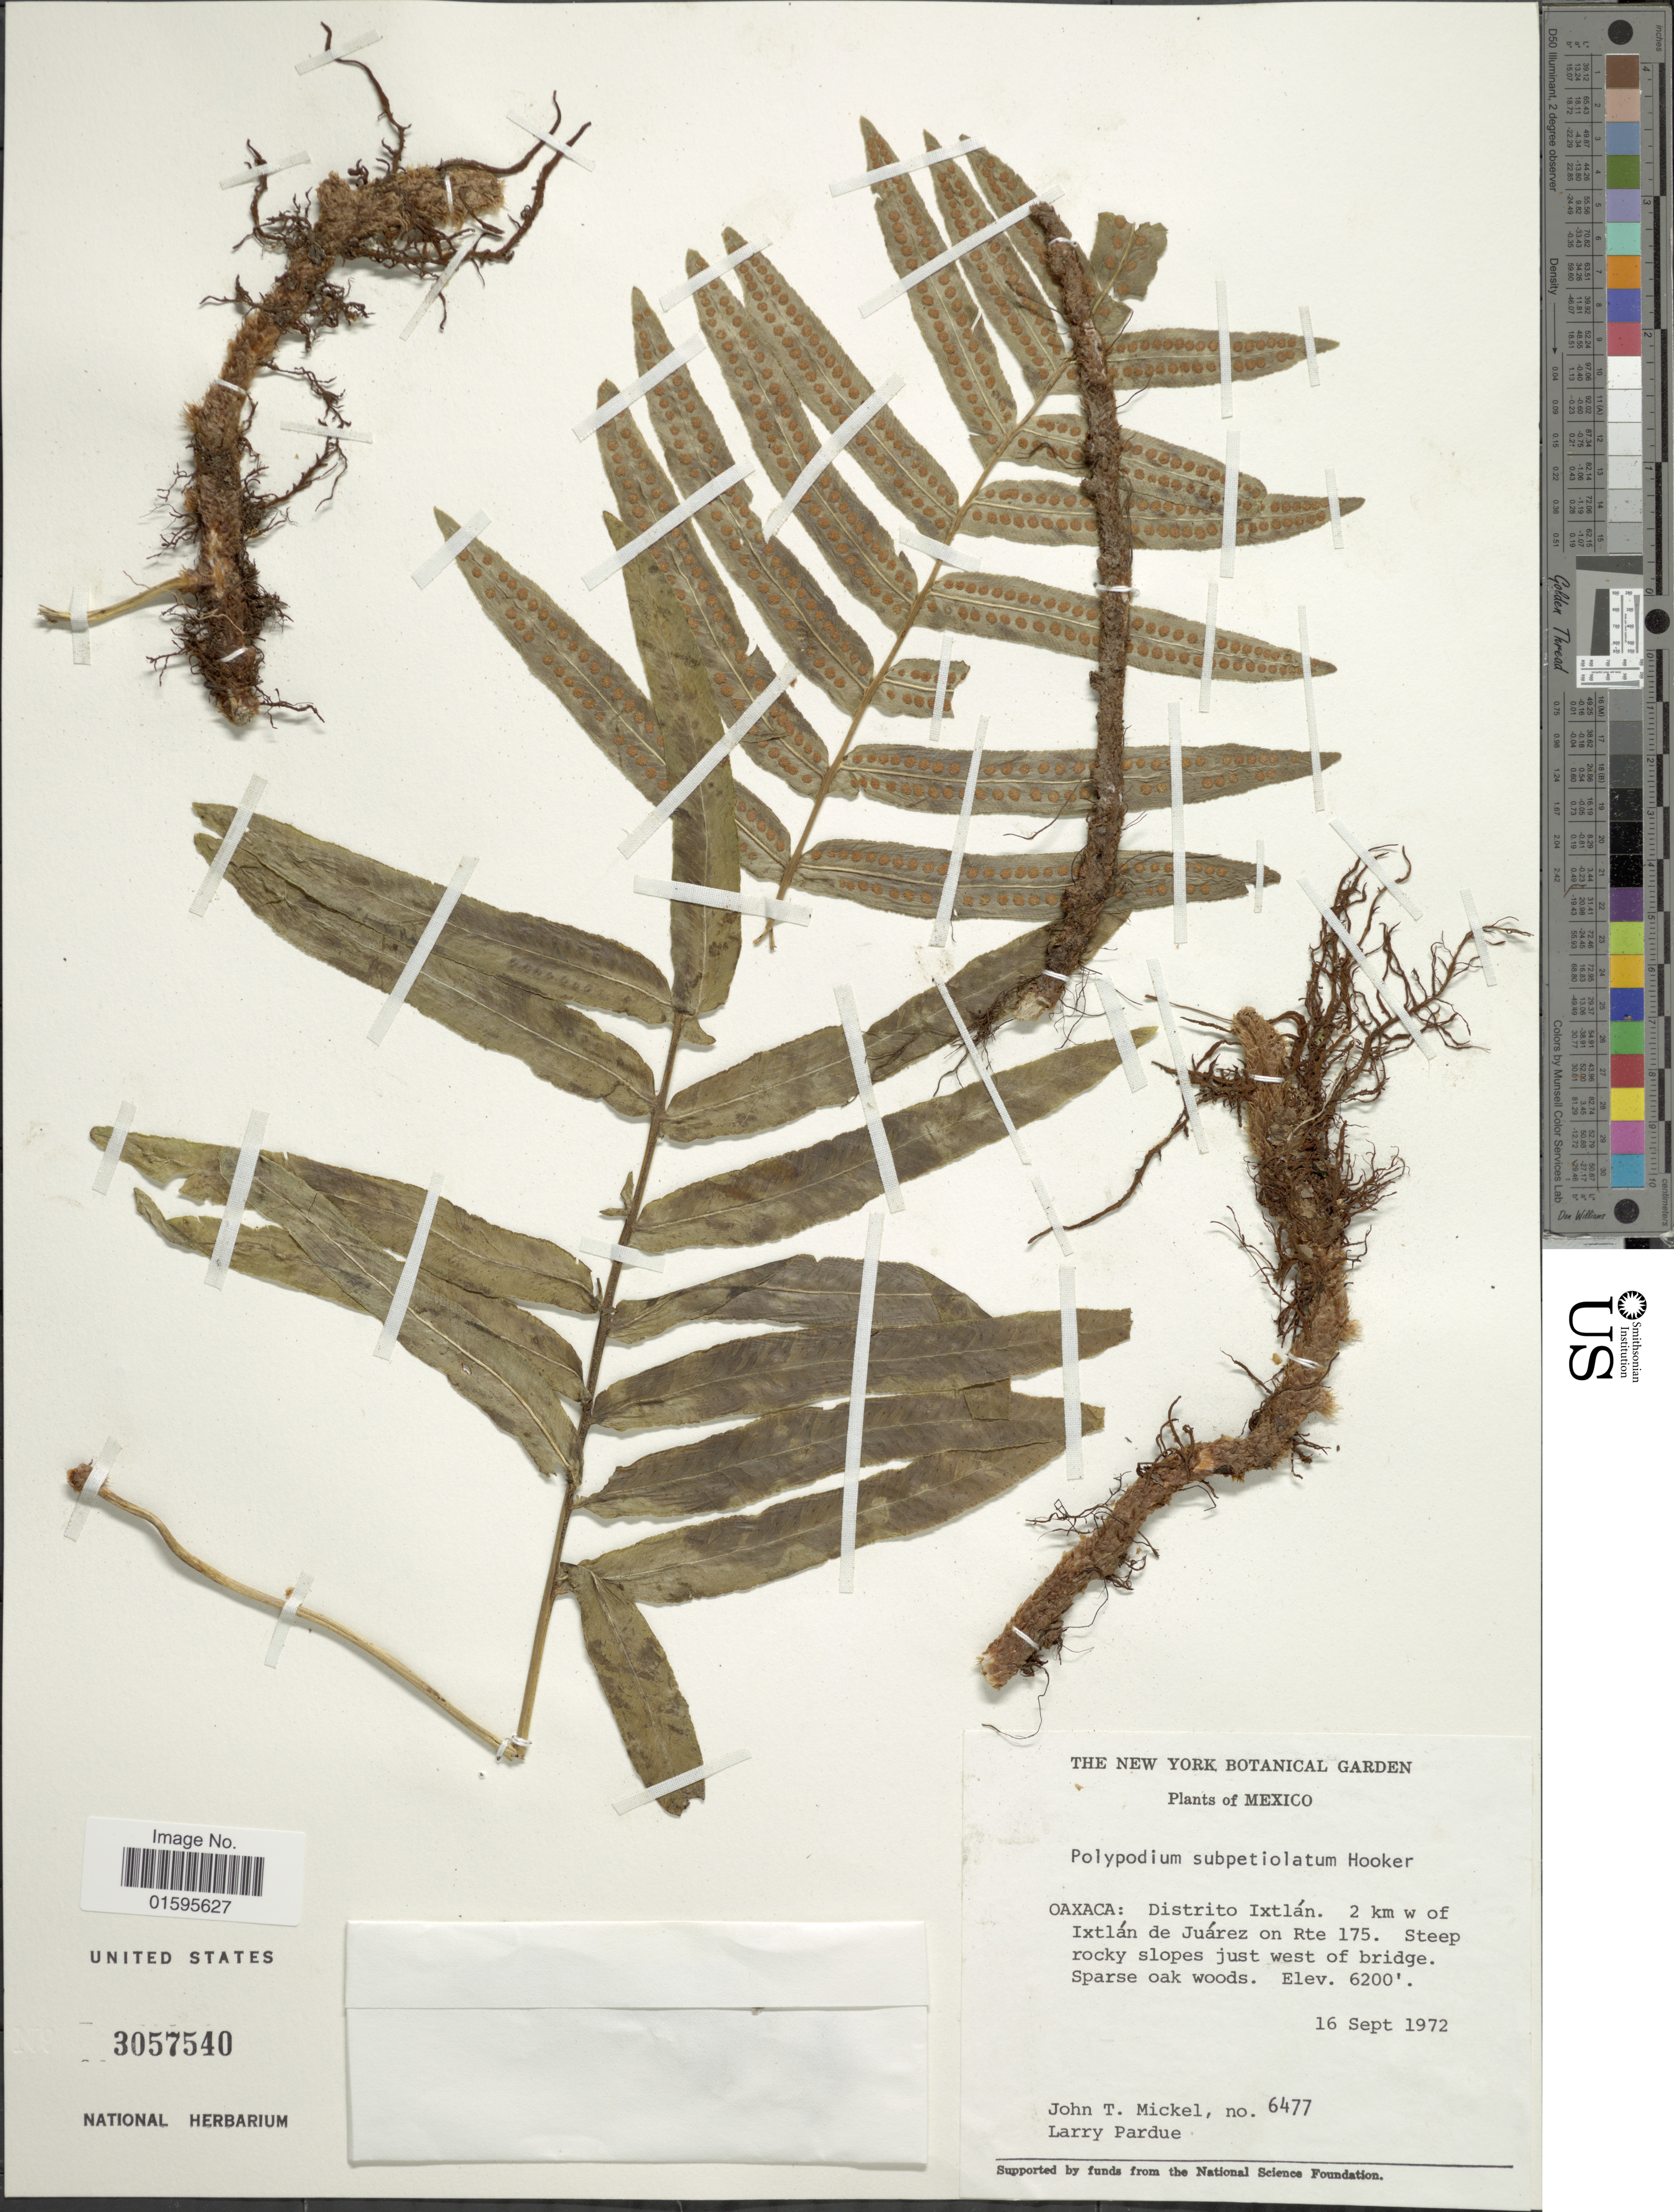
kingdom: Plantae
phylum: Tracheophyta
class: Polypodiopsida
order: Polypodiales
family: Polypodiaceae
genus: Polypodium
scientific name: Polypodium subpetiolatum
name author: Hook.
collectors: J. T. Mickel & L. Pardue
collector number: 6477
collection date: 1972-09-16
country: Mexico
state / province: Oaxaca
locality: Oaxaca: Distrito Ixtlan, 2 km W of Ixtlan de Juarez on Rte 175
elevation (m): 1890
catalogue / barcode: US 3057540